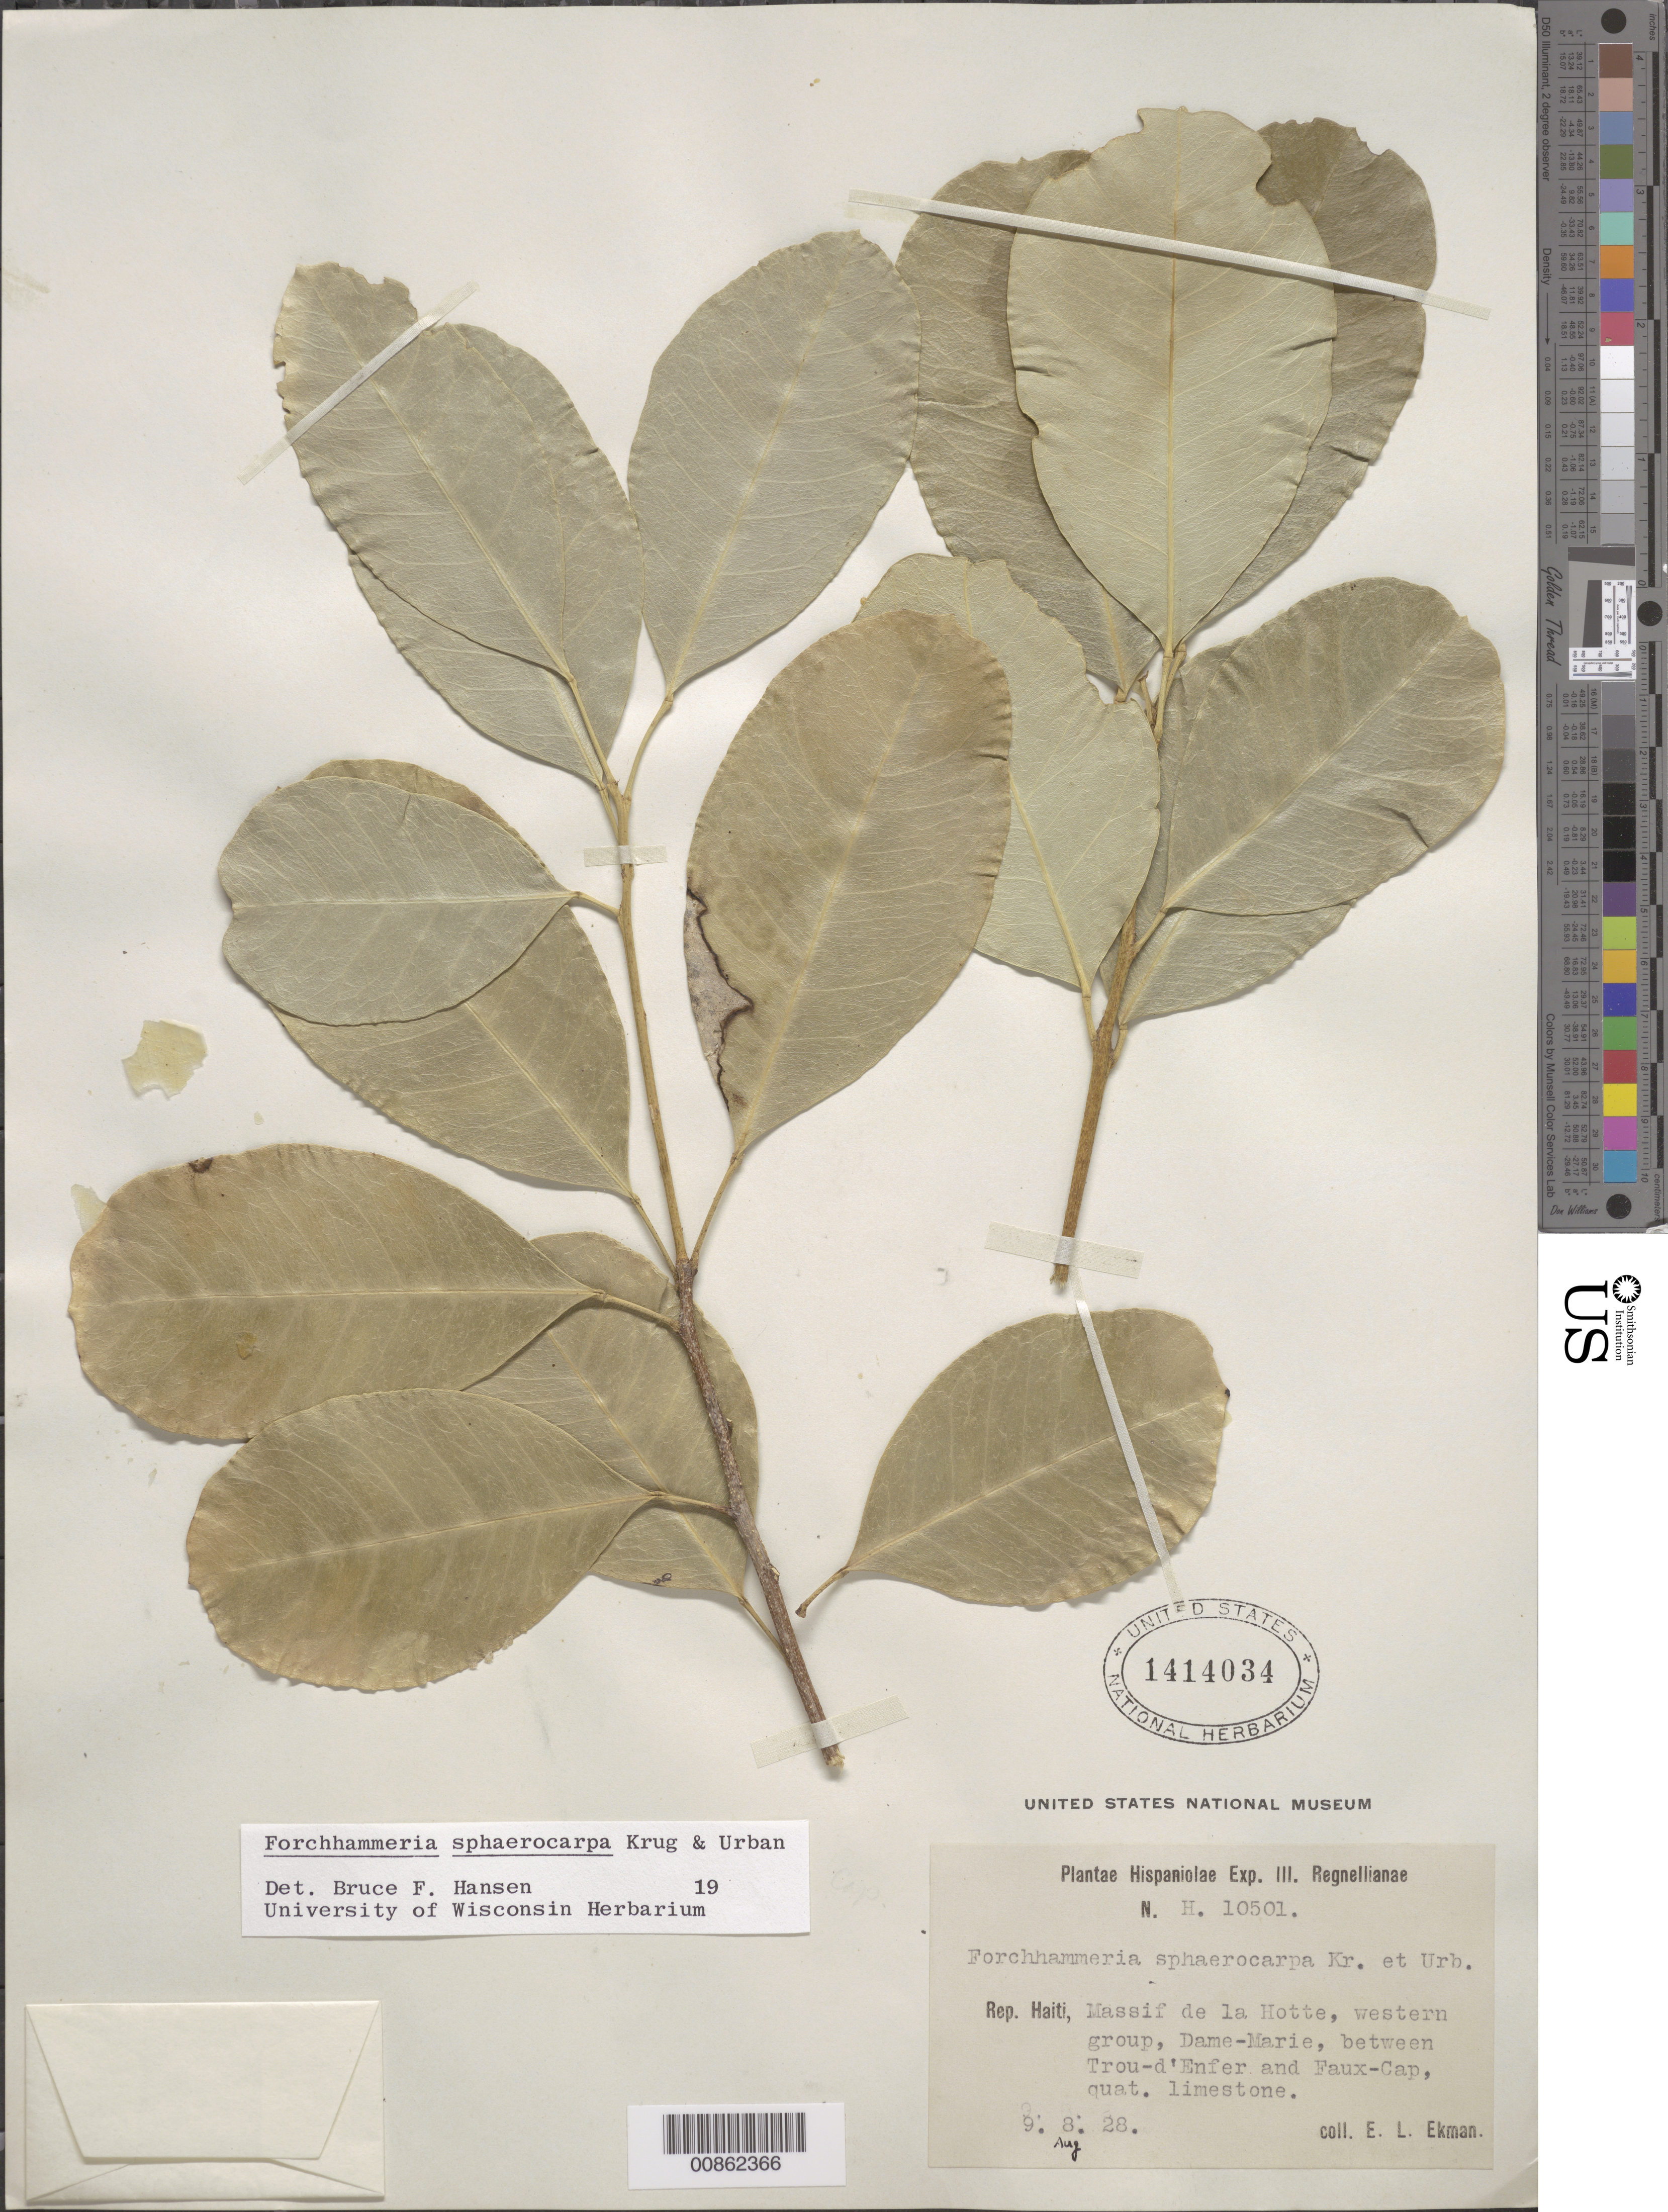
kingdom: Plantae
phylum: Tracheophyta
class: Magnoliopsida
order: Brassicales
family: Stixaceae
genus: Forchhammeria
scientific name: Forchhammeria sphaerocarpa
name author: Krug & Urb.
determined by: Hansen, Bruce F.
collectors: E. L. Ekman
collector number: H 10501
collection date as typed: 09 Aug 1928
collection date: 1928-08-09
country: Haiti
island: Hispaniola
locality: Massif de la Hotte, western group, Dame-Marie, between Trou-d'Enfer and Faux-Cap.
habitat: Quaternary Limestone.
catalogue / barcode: US 1414034